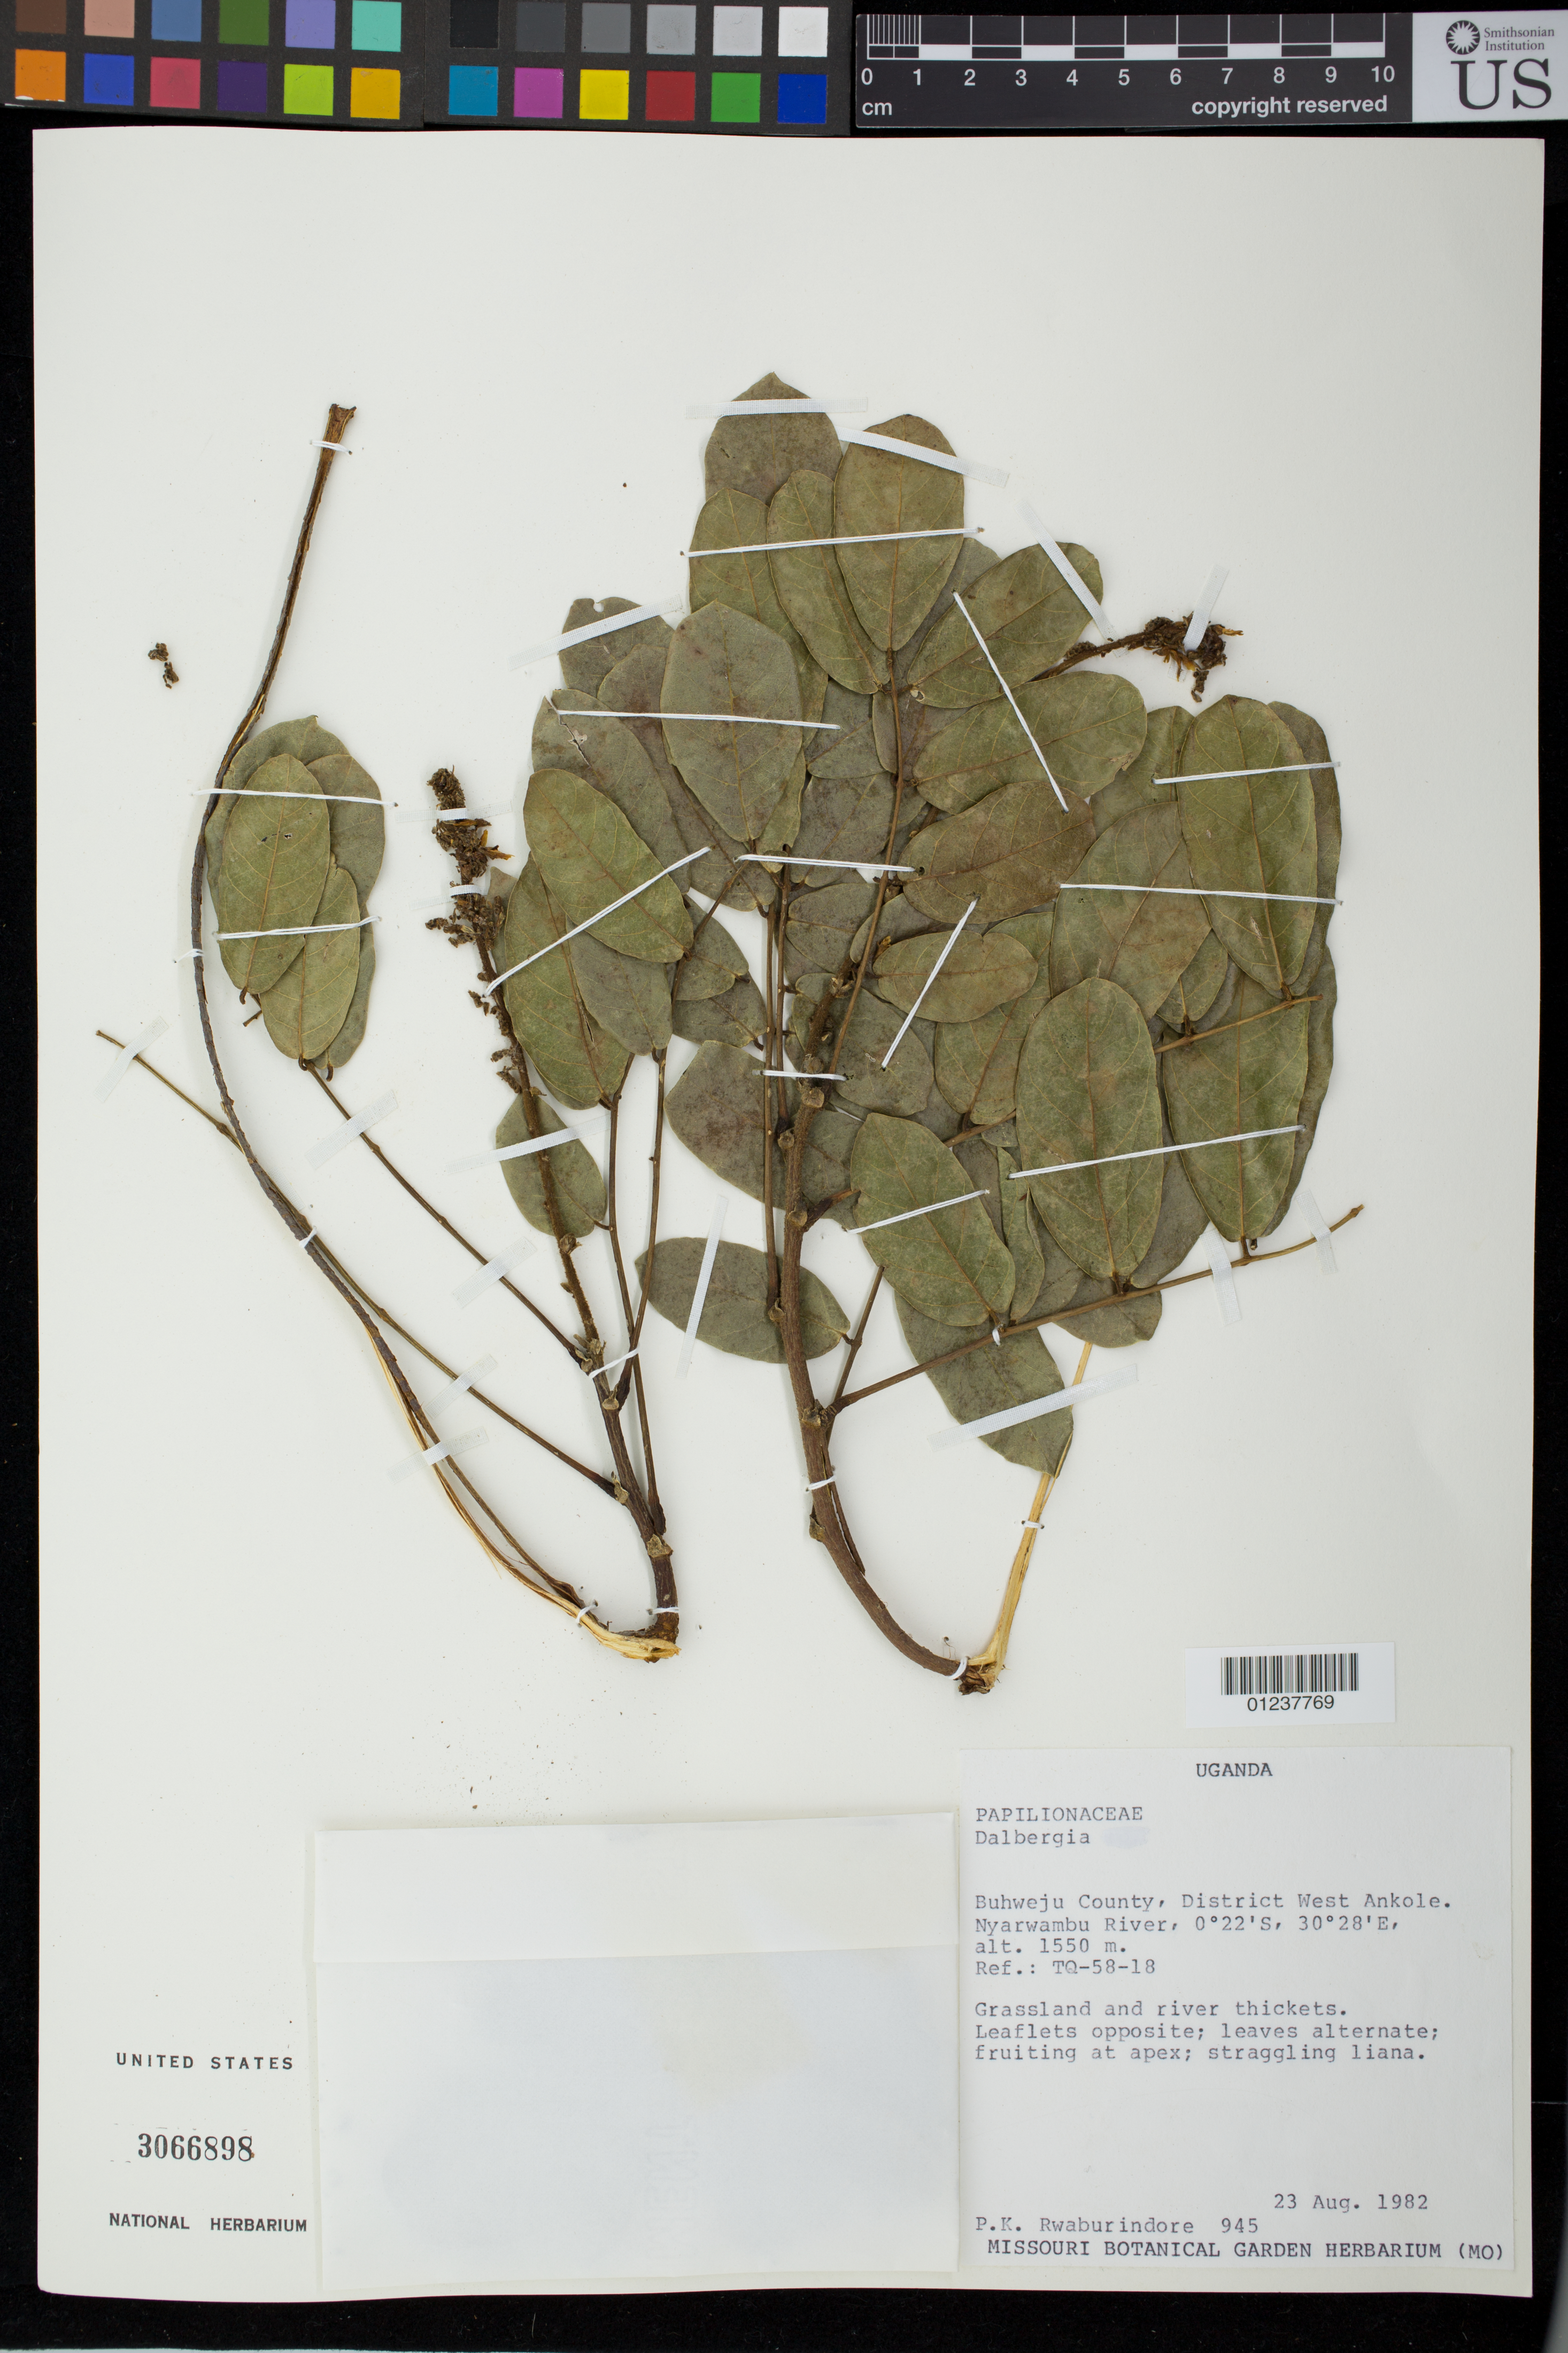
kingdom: Plantae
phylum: Tracheophyta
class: Magnoliopsida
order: Fabales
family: Fabaceae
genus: Dalbergia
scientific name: Dalbergia sp.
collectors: P. Rwaburindore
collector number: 945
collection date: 1982-08-23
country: Uganda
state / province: Western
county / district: Buhweju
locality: Buhweju County: West Ankole District: Nyarwambu River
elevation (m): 1550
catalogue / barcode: US 3066898